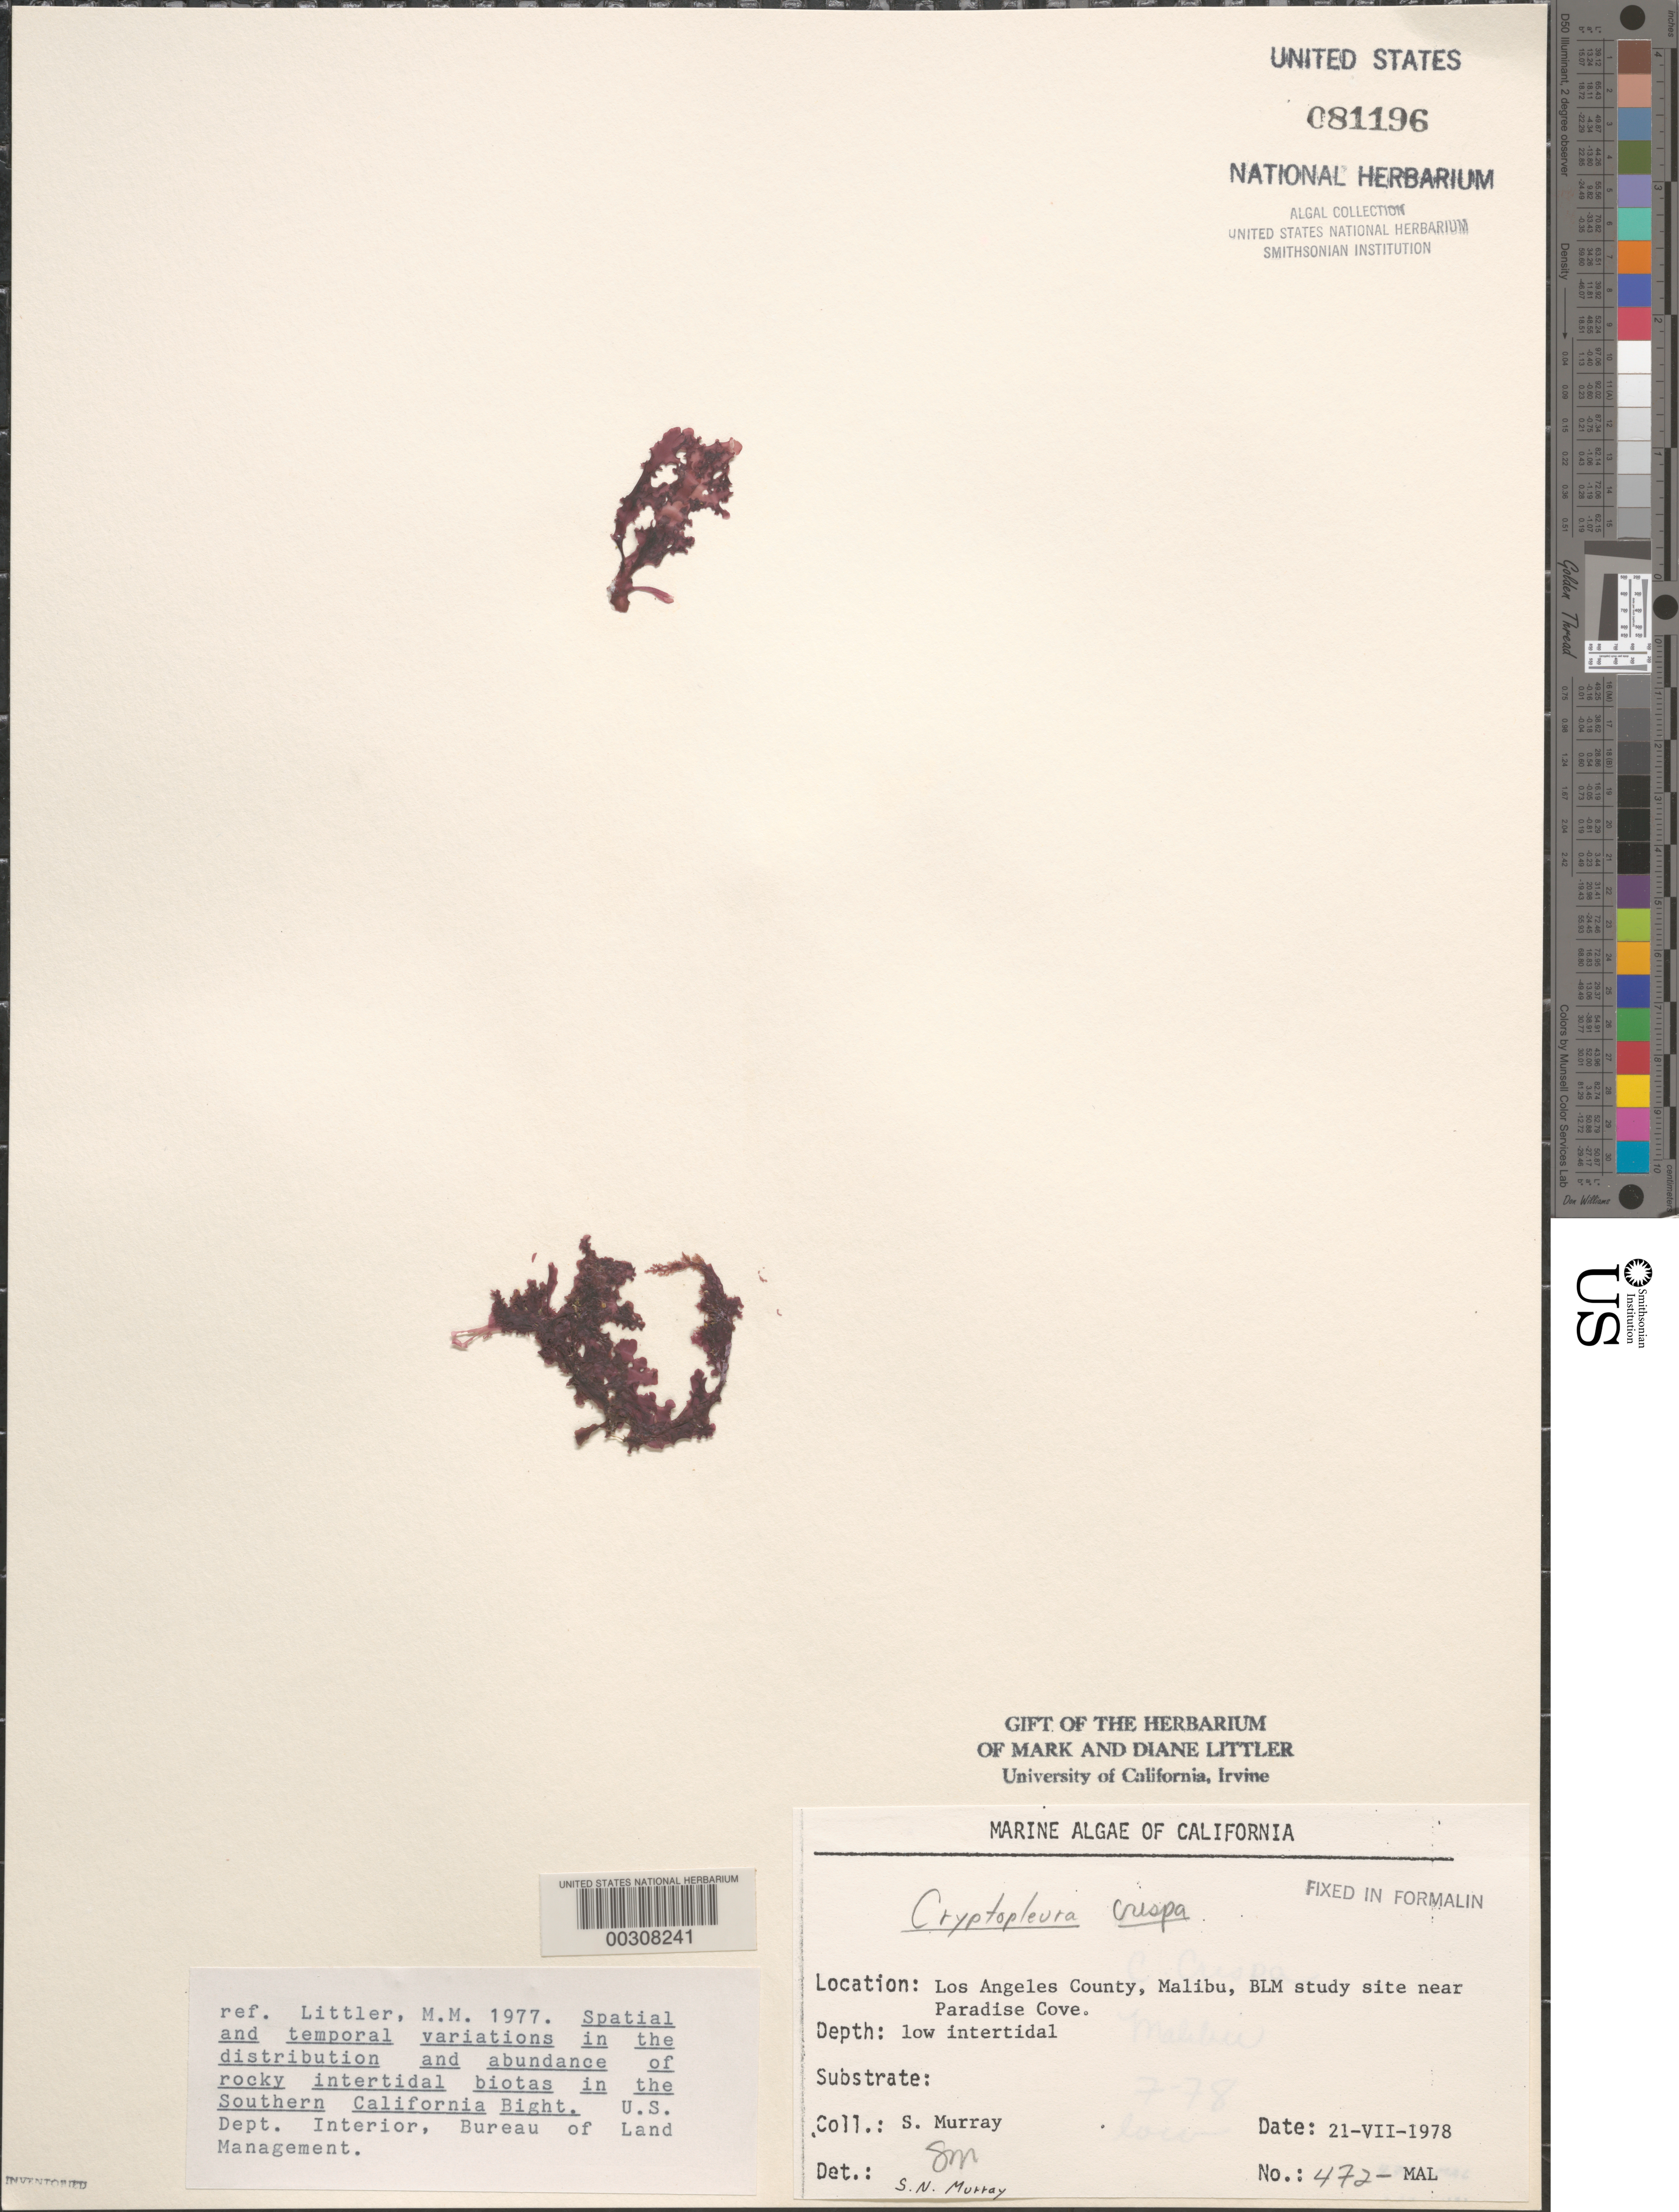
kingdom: Plantae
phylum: Rhodophyta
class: Florideophyceae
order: Ceramiales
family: Delesseriaceae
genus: Cryptopleura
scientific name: Cryptopleura crispa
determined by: Murray, S. N.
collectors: S. N. Murray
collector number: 472-mal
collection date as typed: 21 Jul 1978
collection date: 1978-07-21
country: United States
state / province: California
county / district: Los Angeles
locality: Malibu, near Paradise Cove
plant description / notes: BLM-SOCALBIGHT Rocky Intertidal Survey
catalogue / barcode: US 81196